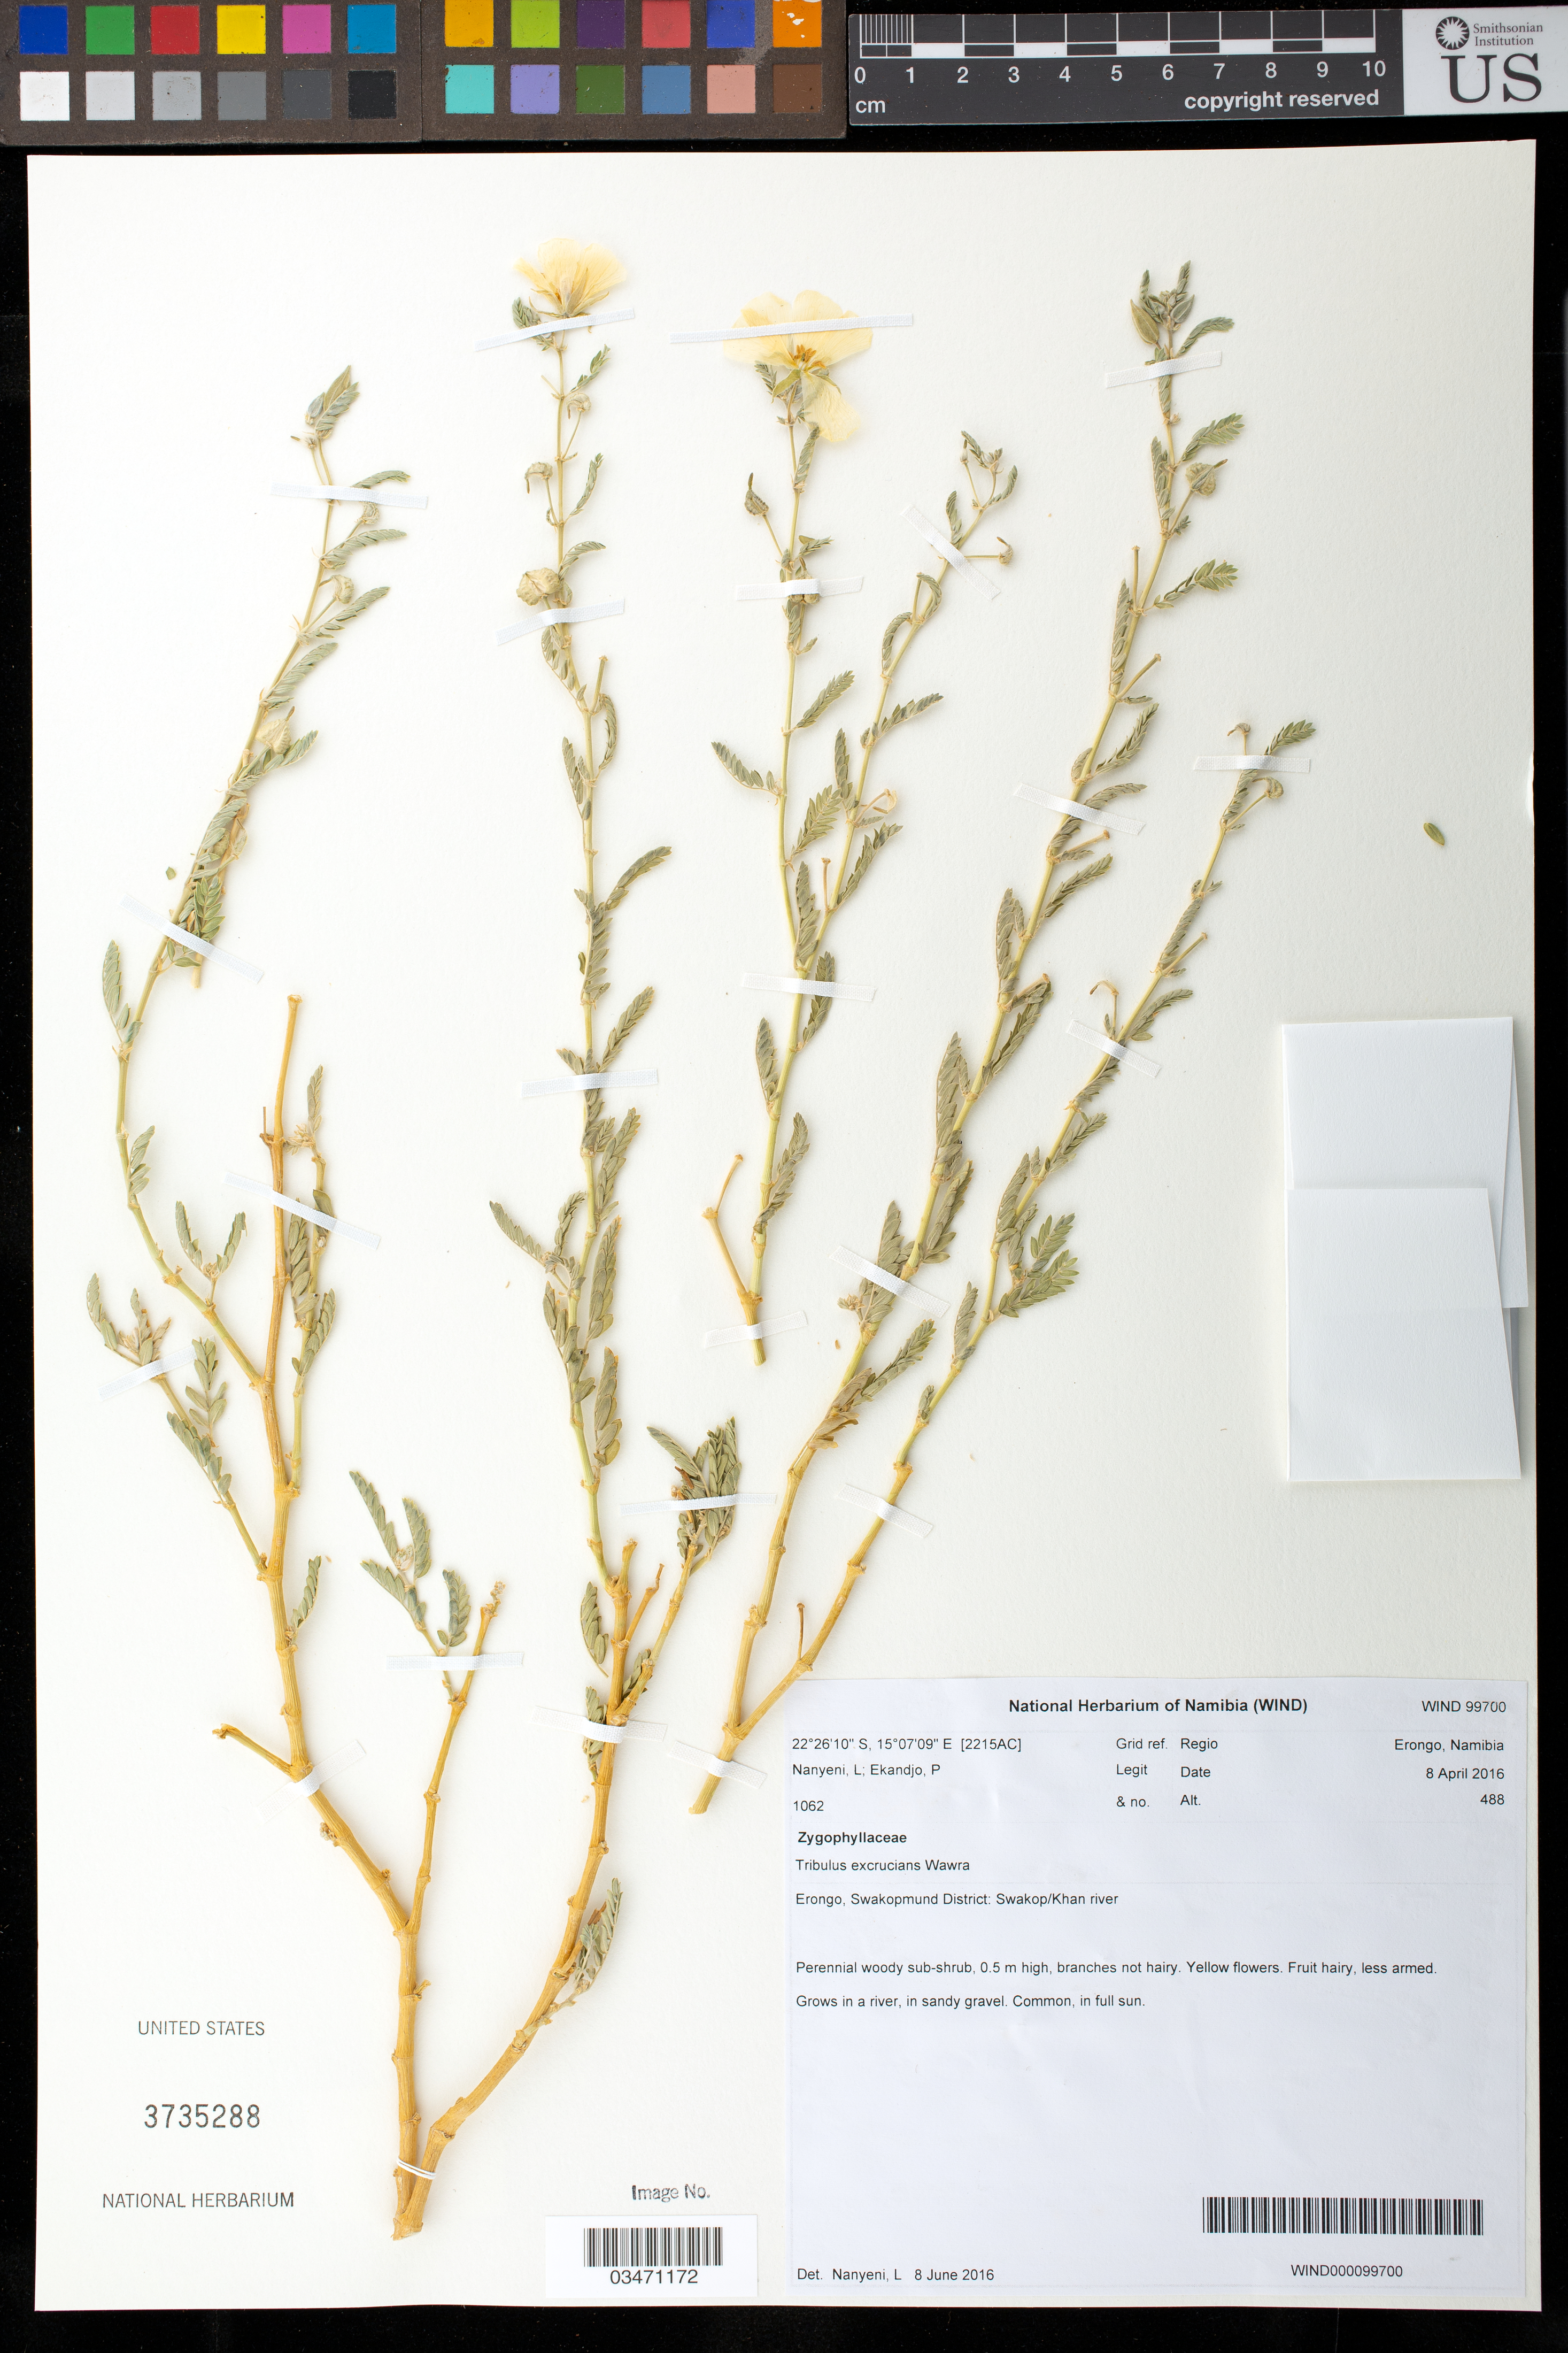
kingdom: Plantae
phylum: Tracheophyta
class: Magnoliopsida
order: Zygophyllales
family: Zygophyllaceae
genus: Tribulus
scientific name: Tribulus excrucians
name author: Wawra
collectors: L. Nanyeni & P. Ekandjo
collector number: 1062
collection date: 2016-04-08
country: Namibia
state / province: Erongo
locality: Swakopmund District: Swakop/ Khan river.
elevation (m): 488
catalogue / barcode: US 3735288